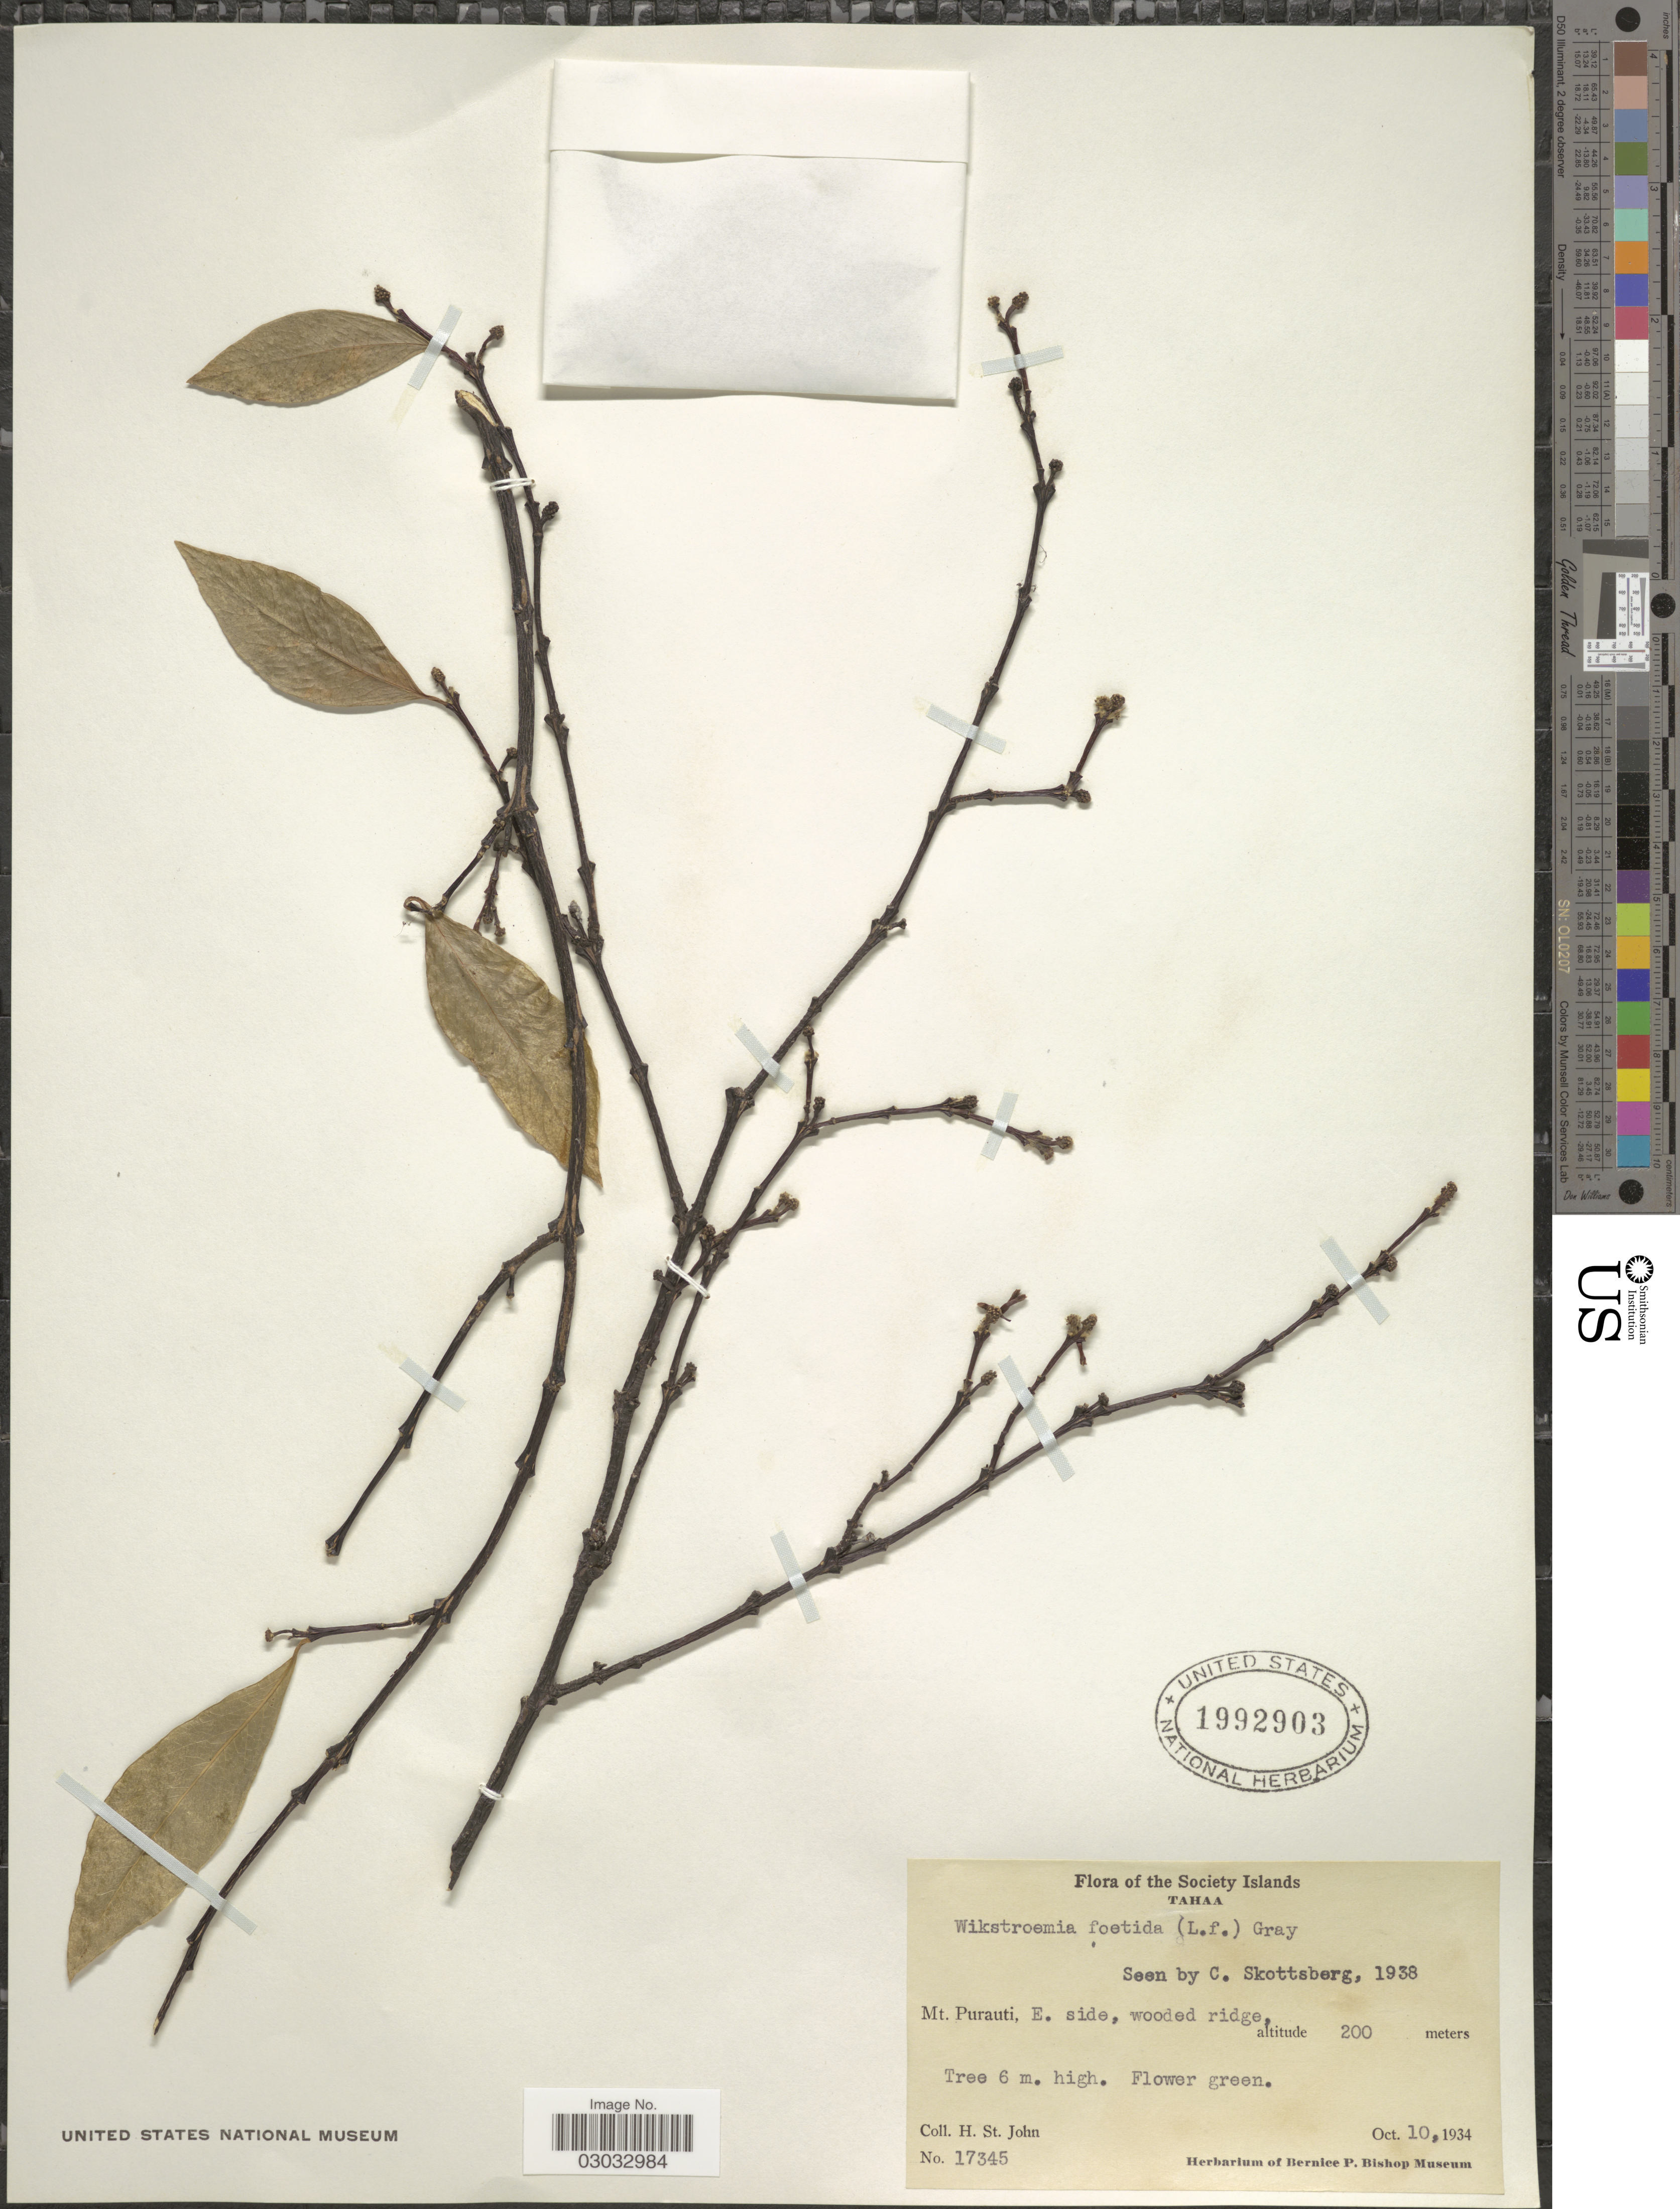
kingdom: Plantae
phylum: Tracheophyta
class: Magnoliopsida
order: Malvales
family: Thymelaeaceae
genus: Wikstroemia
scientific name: Wikstroemia coriacea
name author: Seem.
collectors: H. St. John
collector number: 17345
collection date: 1934-10-10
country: French Polynesia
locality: Society Islands, Tahaa, Mt. Purauti, E. side.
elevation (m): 200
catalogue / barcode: US 1992903